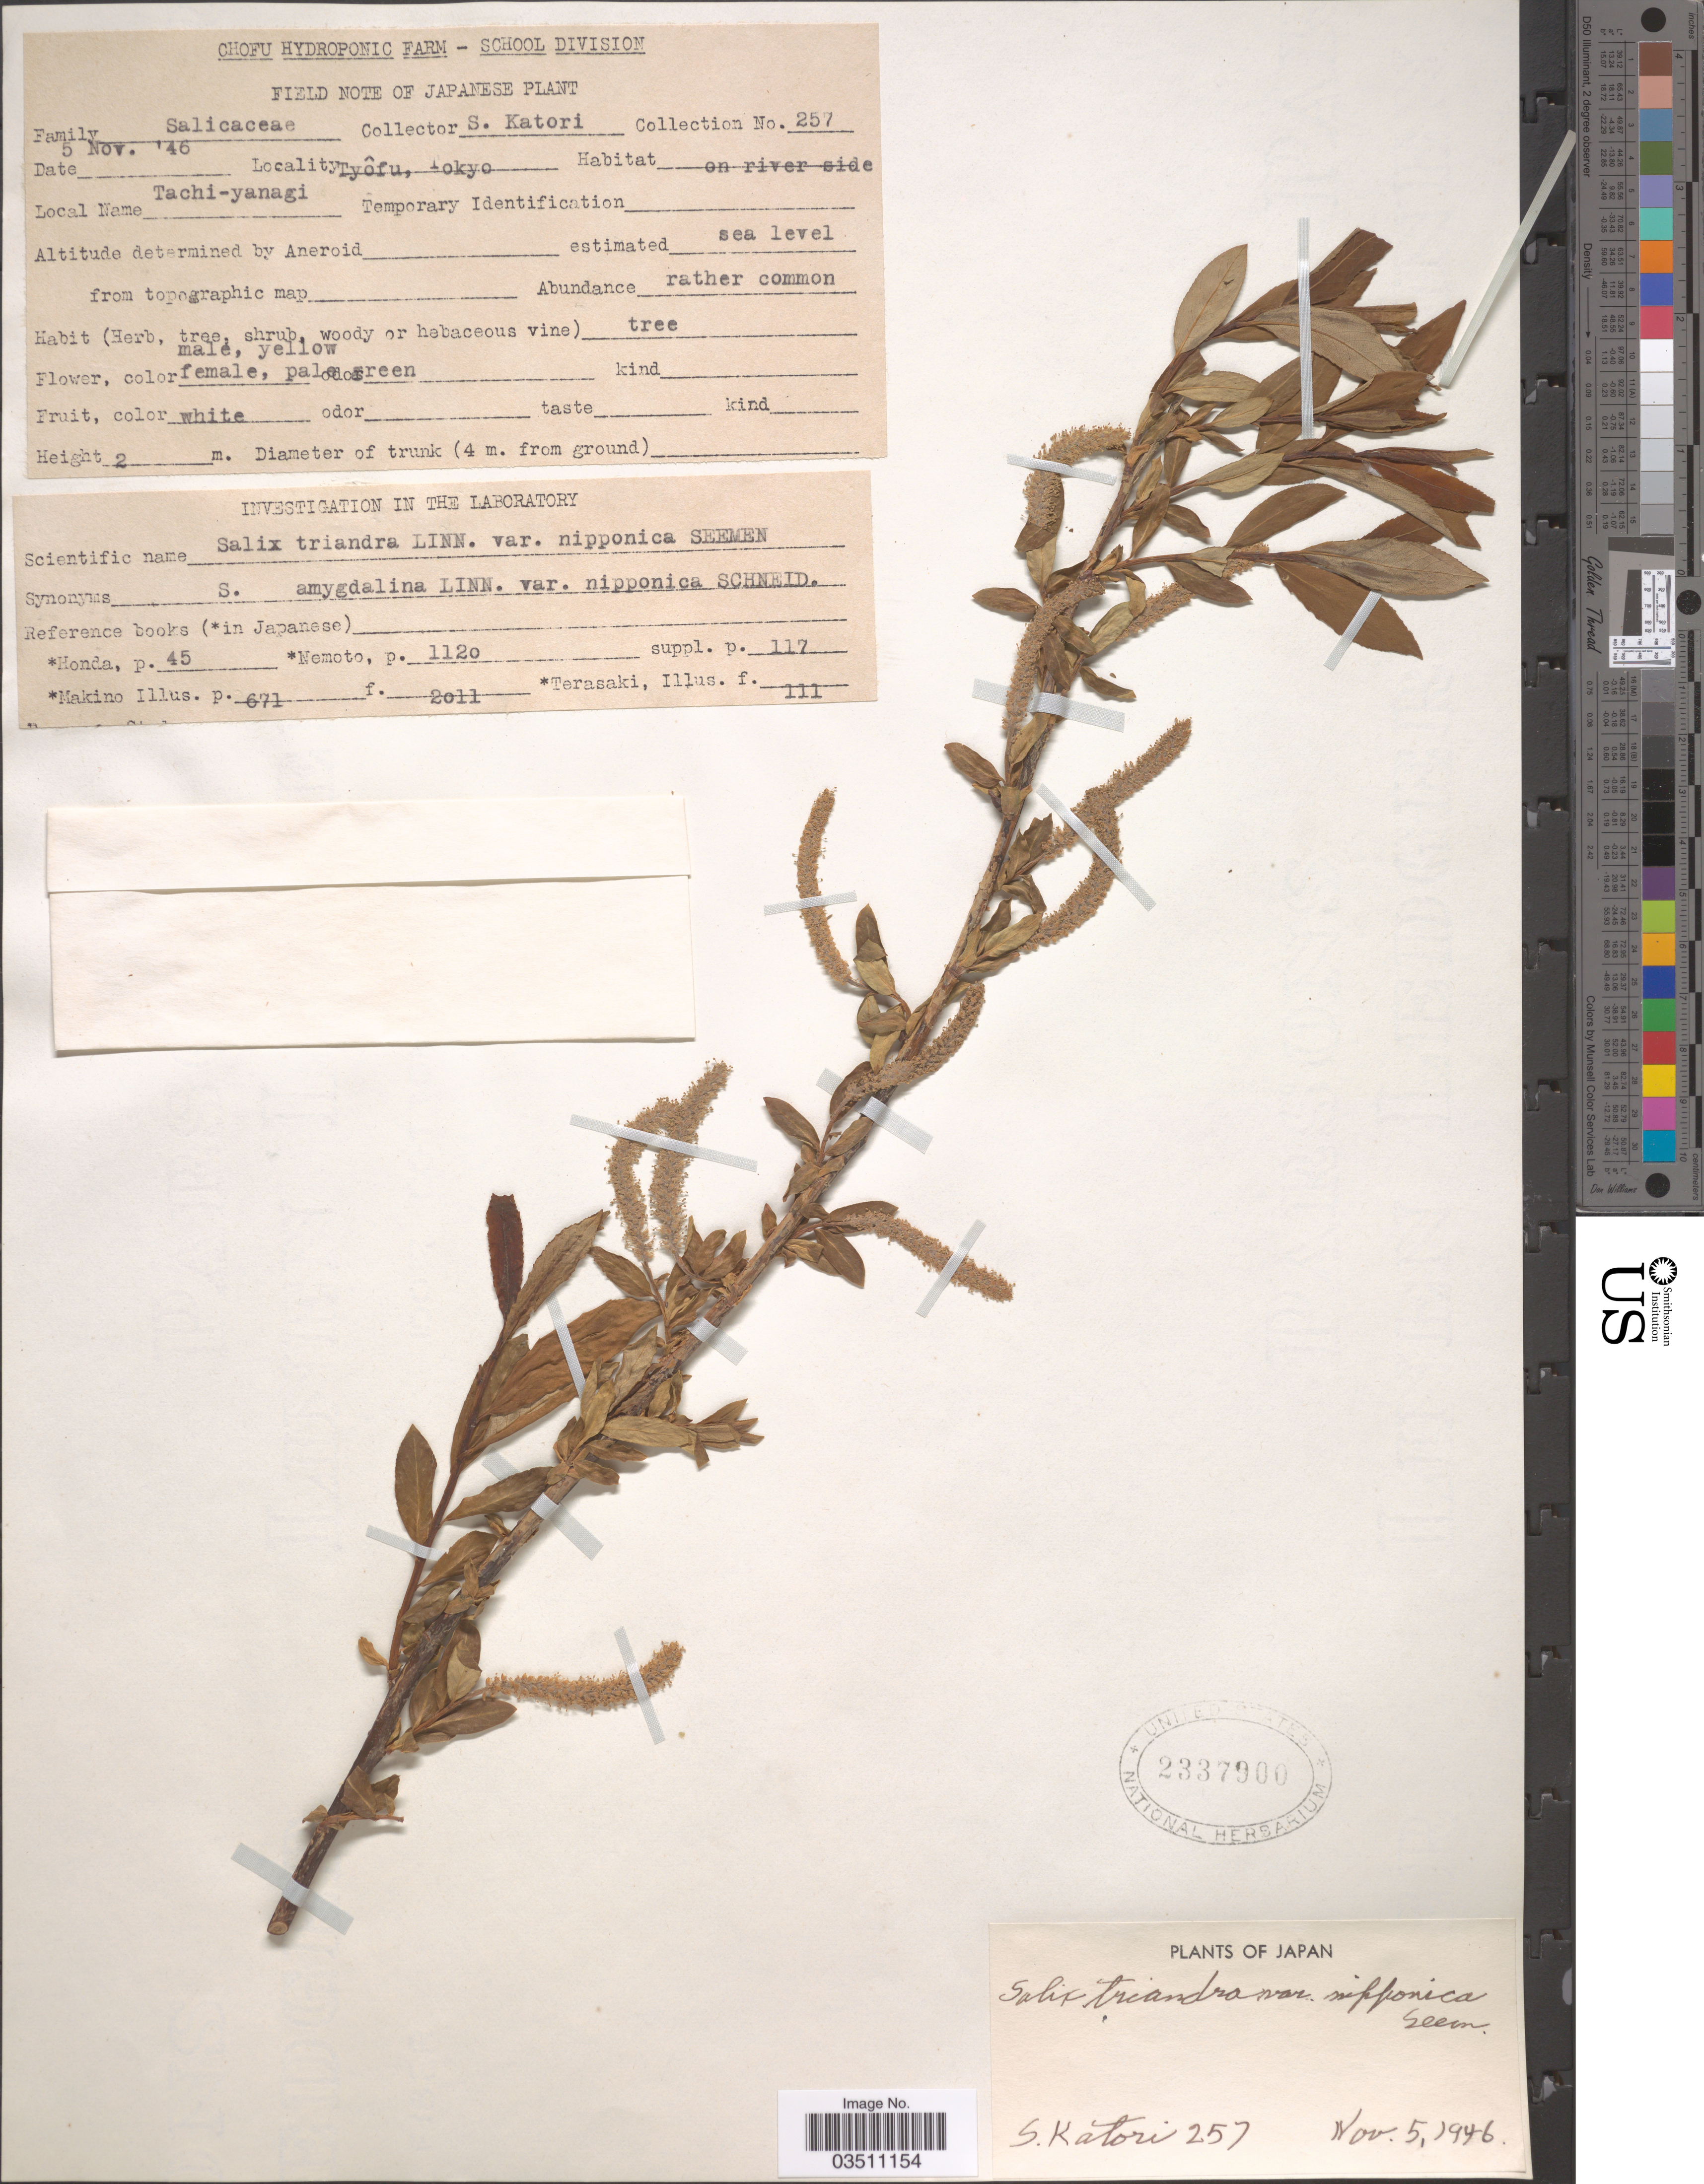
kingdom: Plantae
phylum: Tracheophyta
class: Magnoliopsida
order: Malpighiales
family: Salicaceae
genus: Salix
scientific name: Salix triandra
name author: L.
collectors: S. Katori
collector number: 257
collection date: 1946-11-05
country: Japan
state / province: Tokyo, Federal City of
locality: Tyôfu.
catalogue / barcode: US 2337900